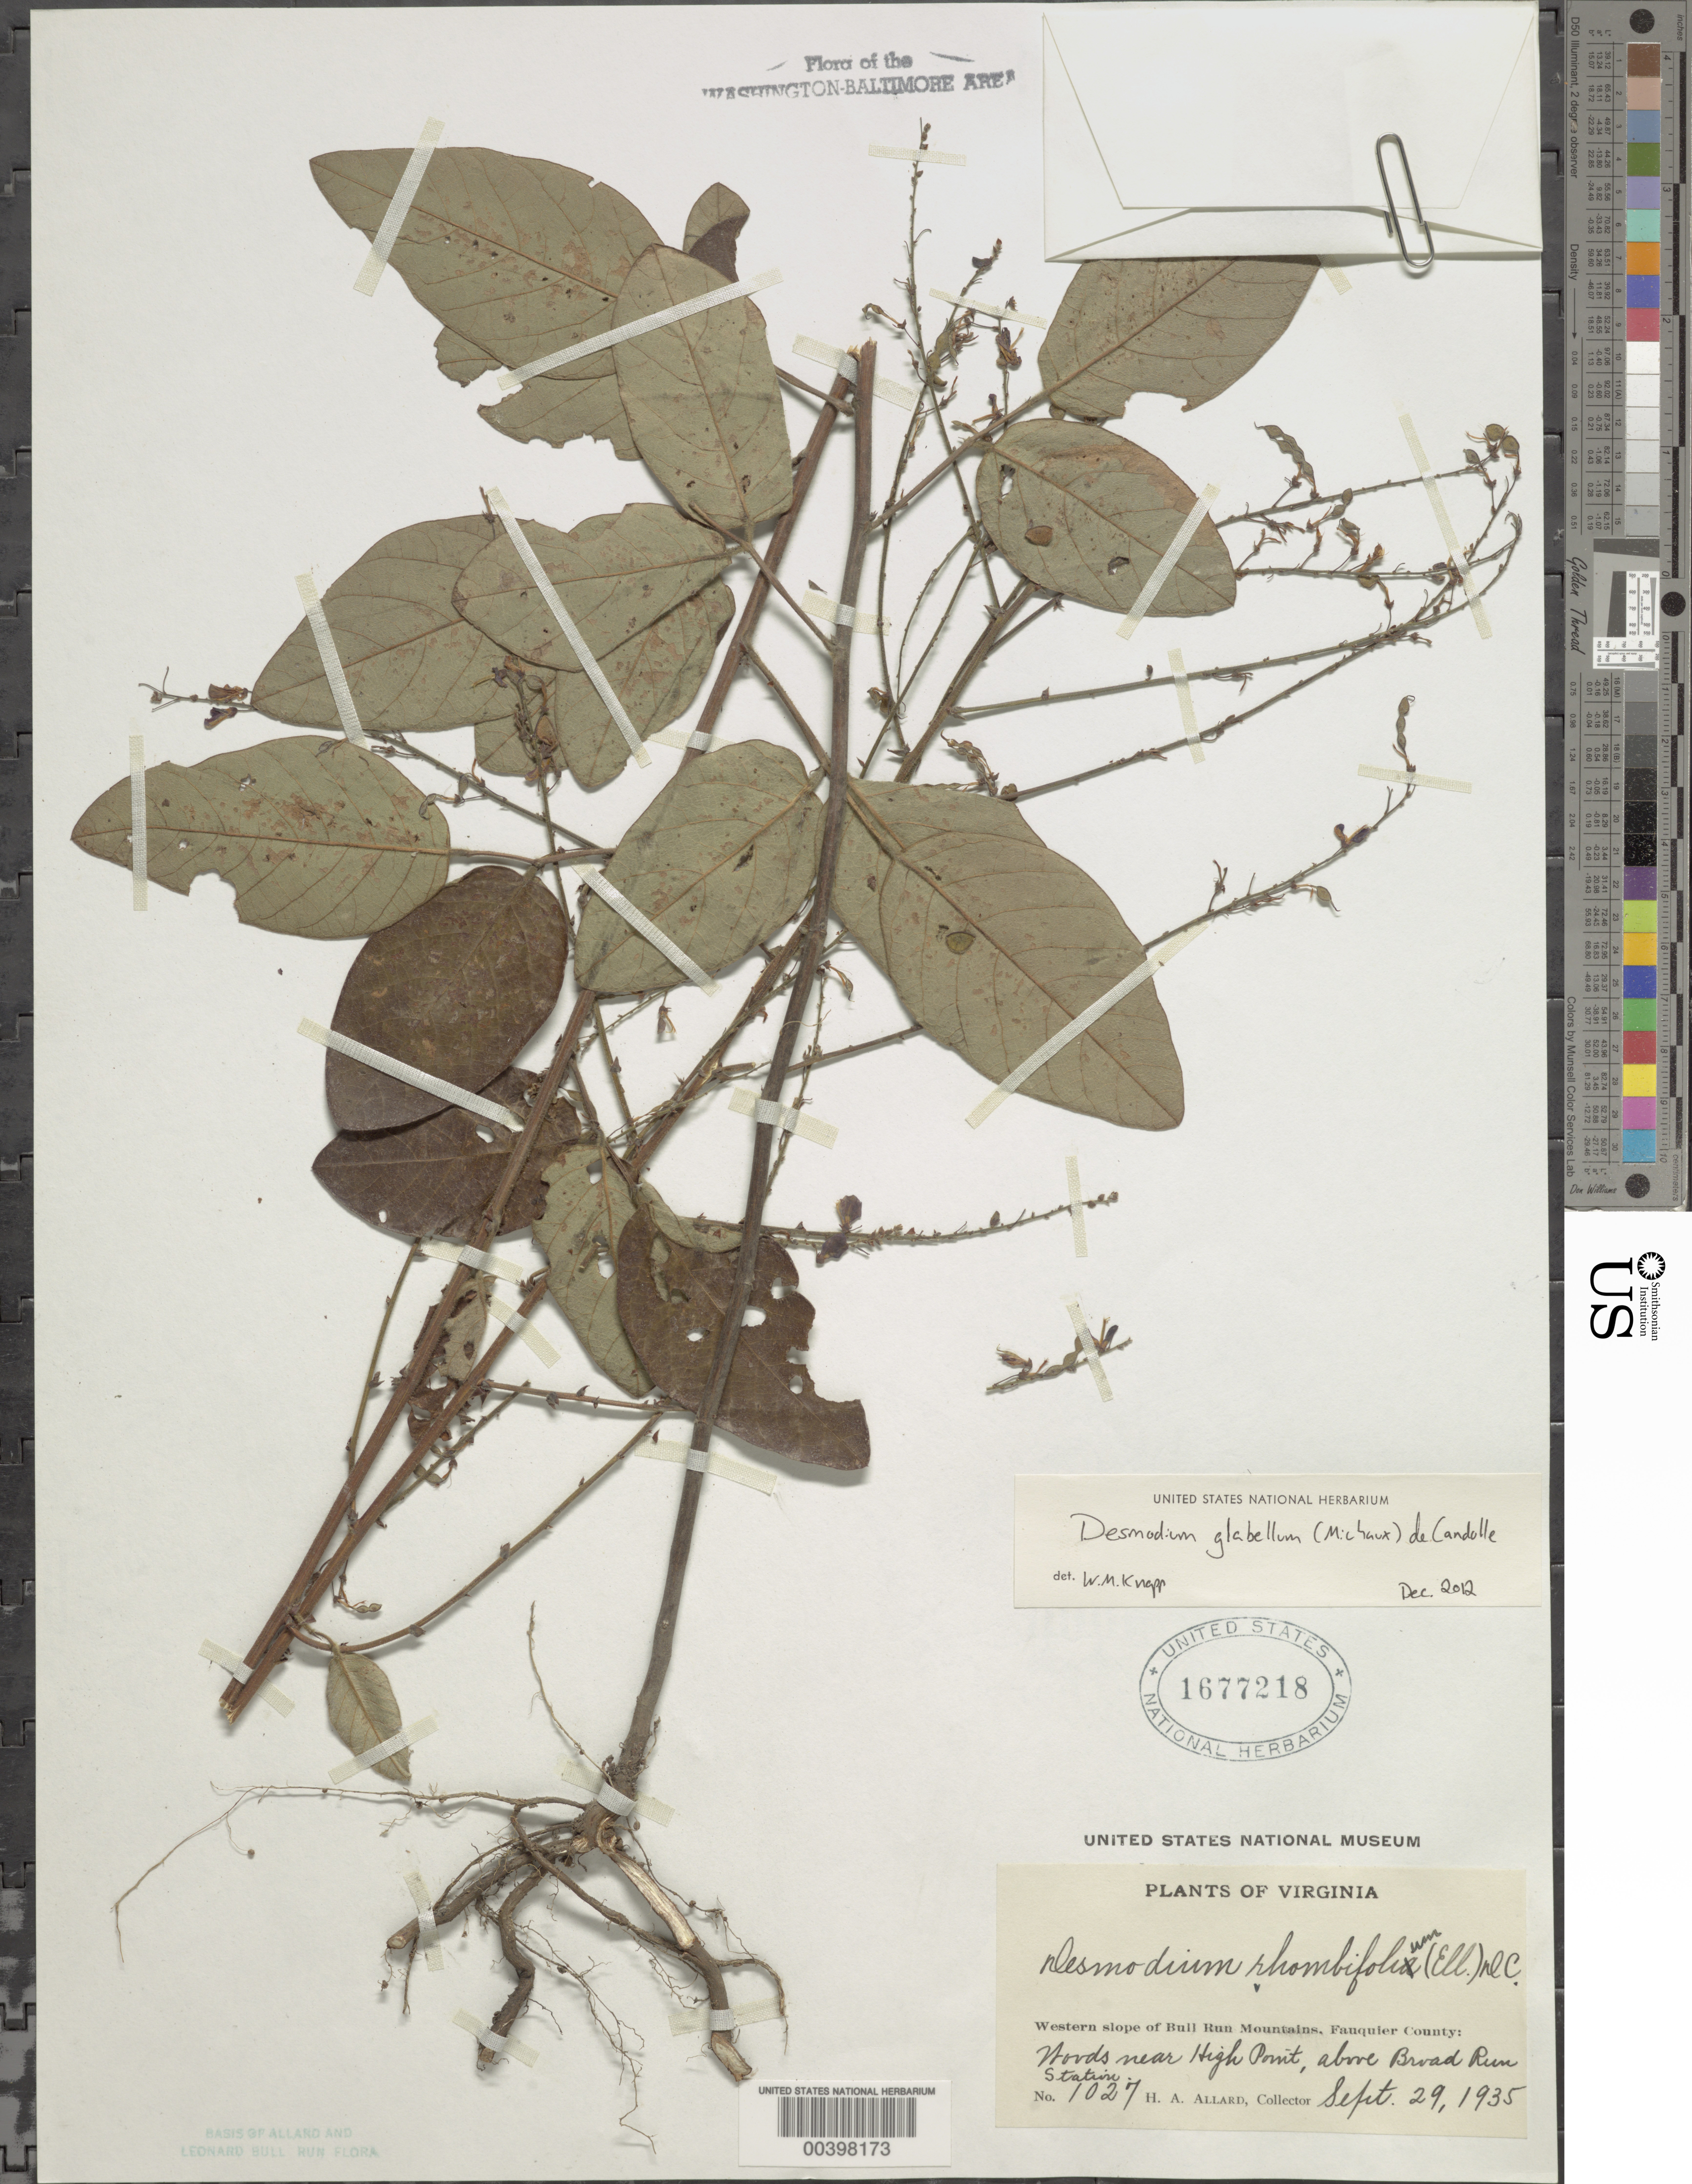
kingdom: Plantae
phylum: Tracheophyta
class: Magnoliopsida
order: Fabales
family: Fabaceae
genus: Desmodium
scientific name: Desmodium glabellum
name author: (Michx.) DC.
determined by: Knapp, W. M.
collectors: H. A. Allard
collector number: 1027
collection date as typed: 29 Sep 1935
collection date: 1935-09-29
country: United States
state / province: Virginia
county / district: Fauquier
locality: Near High Point, above Broad Run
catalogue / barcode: US 1677218